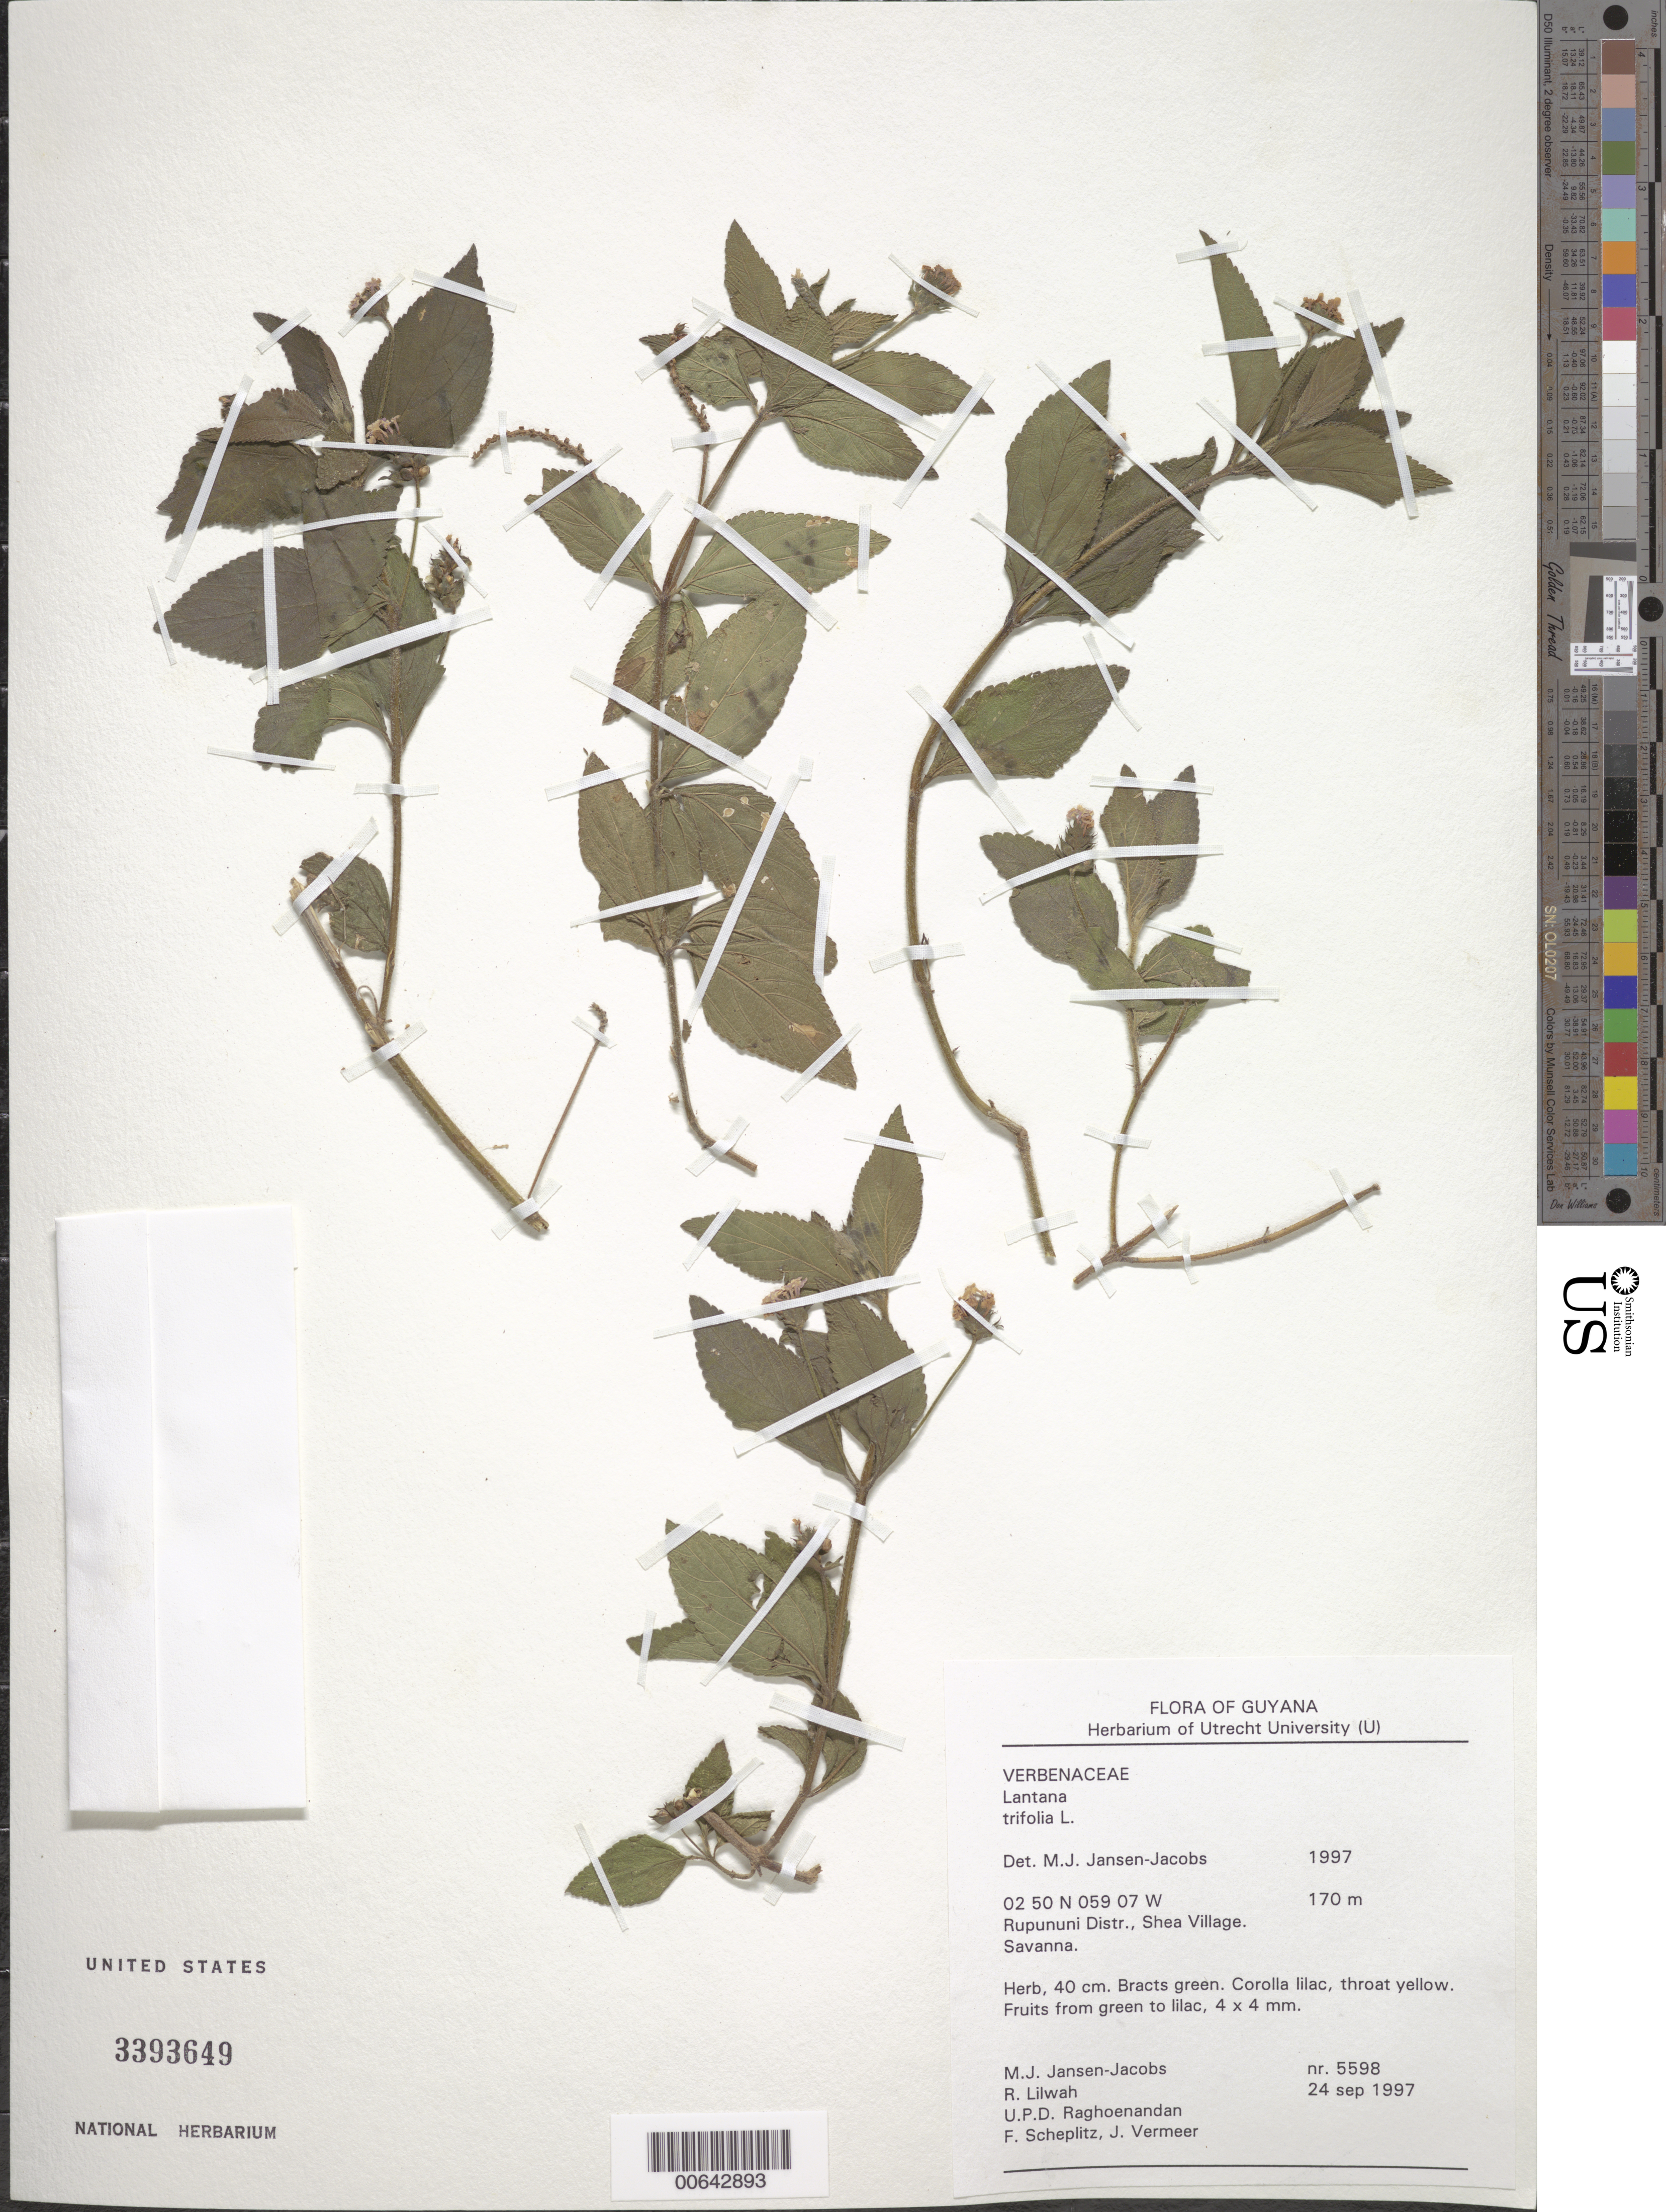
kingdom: Plantae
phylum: Tracheophyta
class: Magnoliopsida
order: Lamiales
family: Verbenaceae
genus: Lantana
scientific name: Lantana camara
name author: L.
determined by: Jansen-Jacobs, M. J., (U), Nationaal Herbarium Nederland, Utrecht University branch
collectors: M. J. Jansen-Jacobs, R. Lilwah, U. Raghoenandan, F. Scheplitz & J. Vermeer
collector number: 5598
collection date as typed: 24-Sep-97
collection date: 1997-09-24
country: Guyana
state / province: U. Takutu-U. Essequibo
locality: Shea Rock, Rupununi Dist.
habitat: Savanna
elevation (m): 170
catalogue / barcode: US 3393649